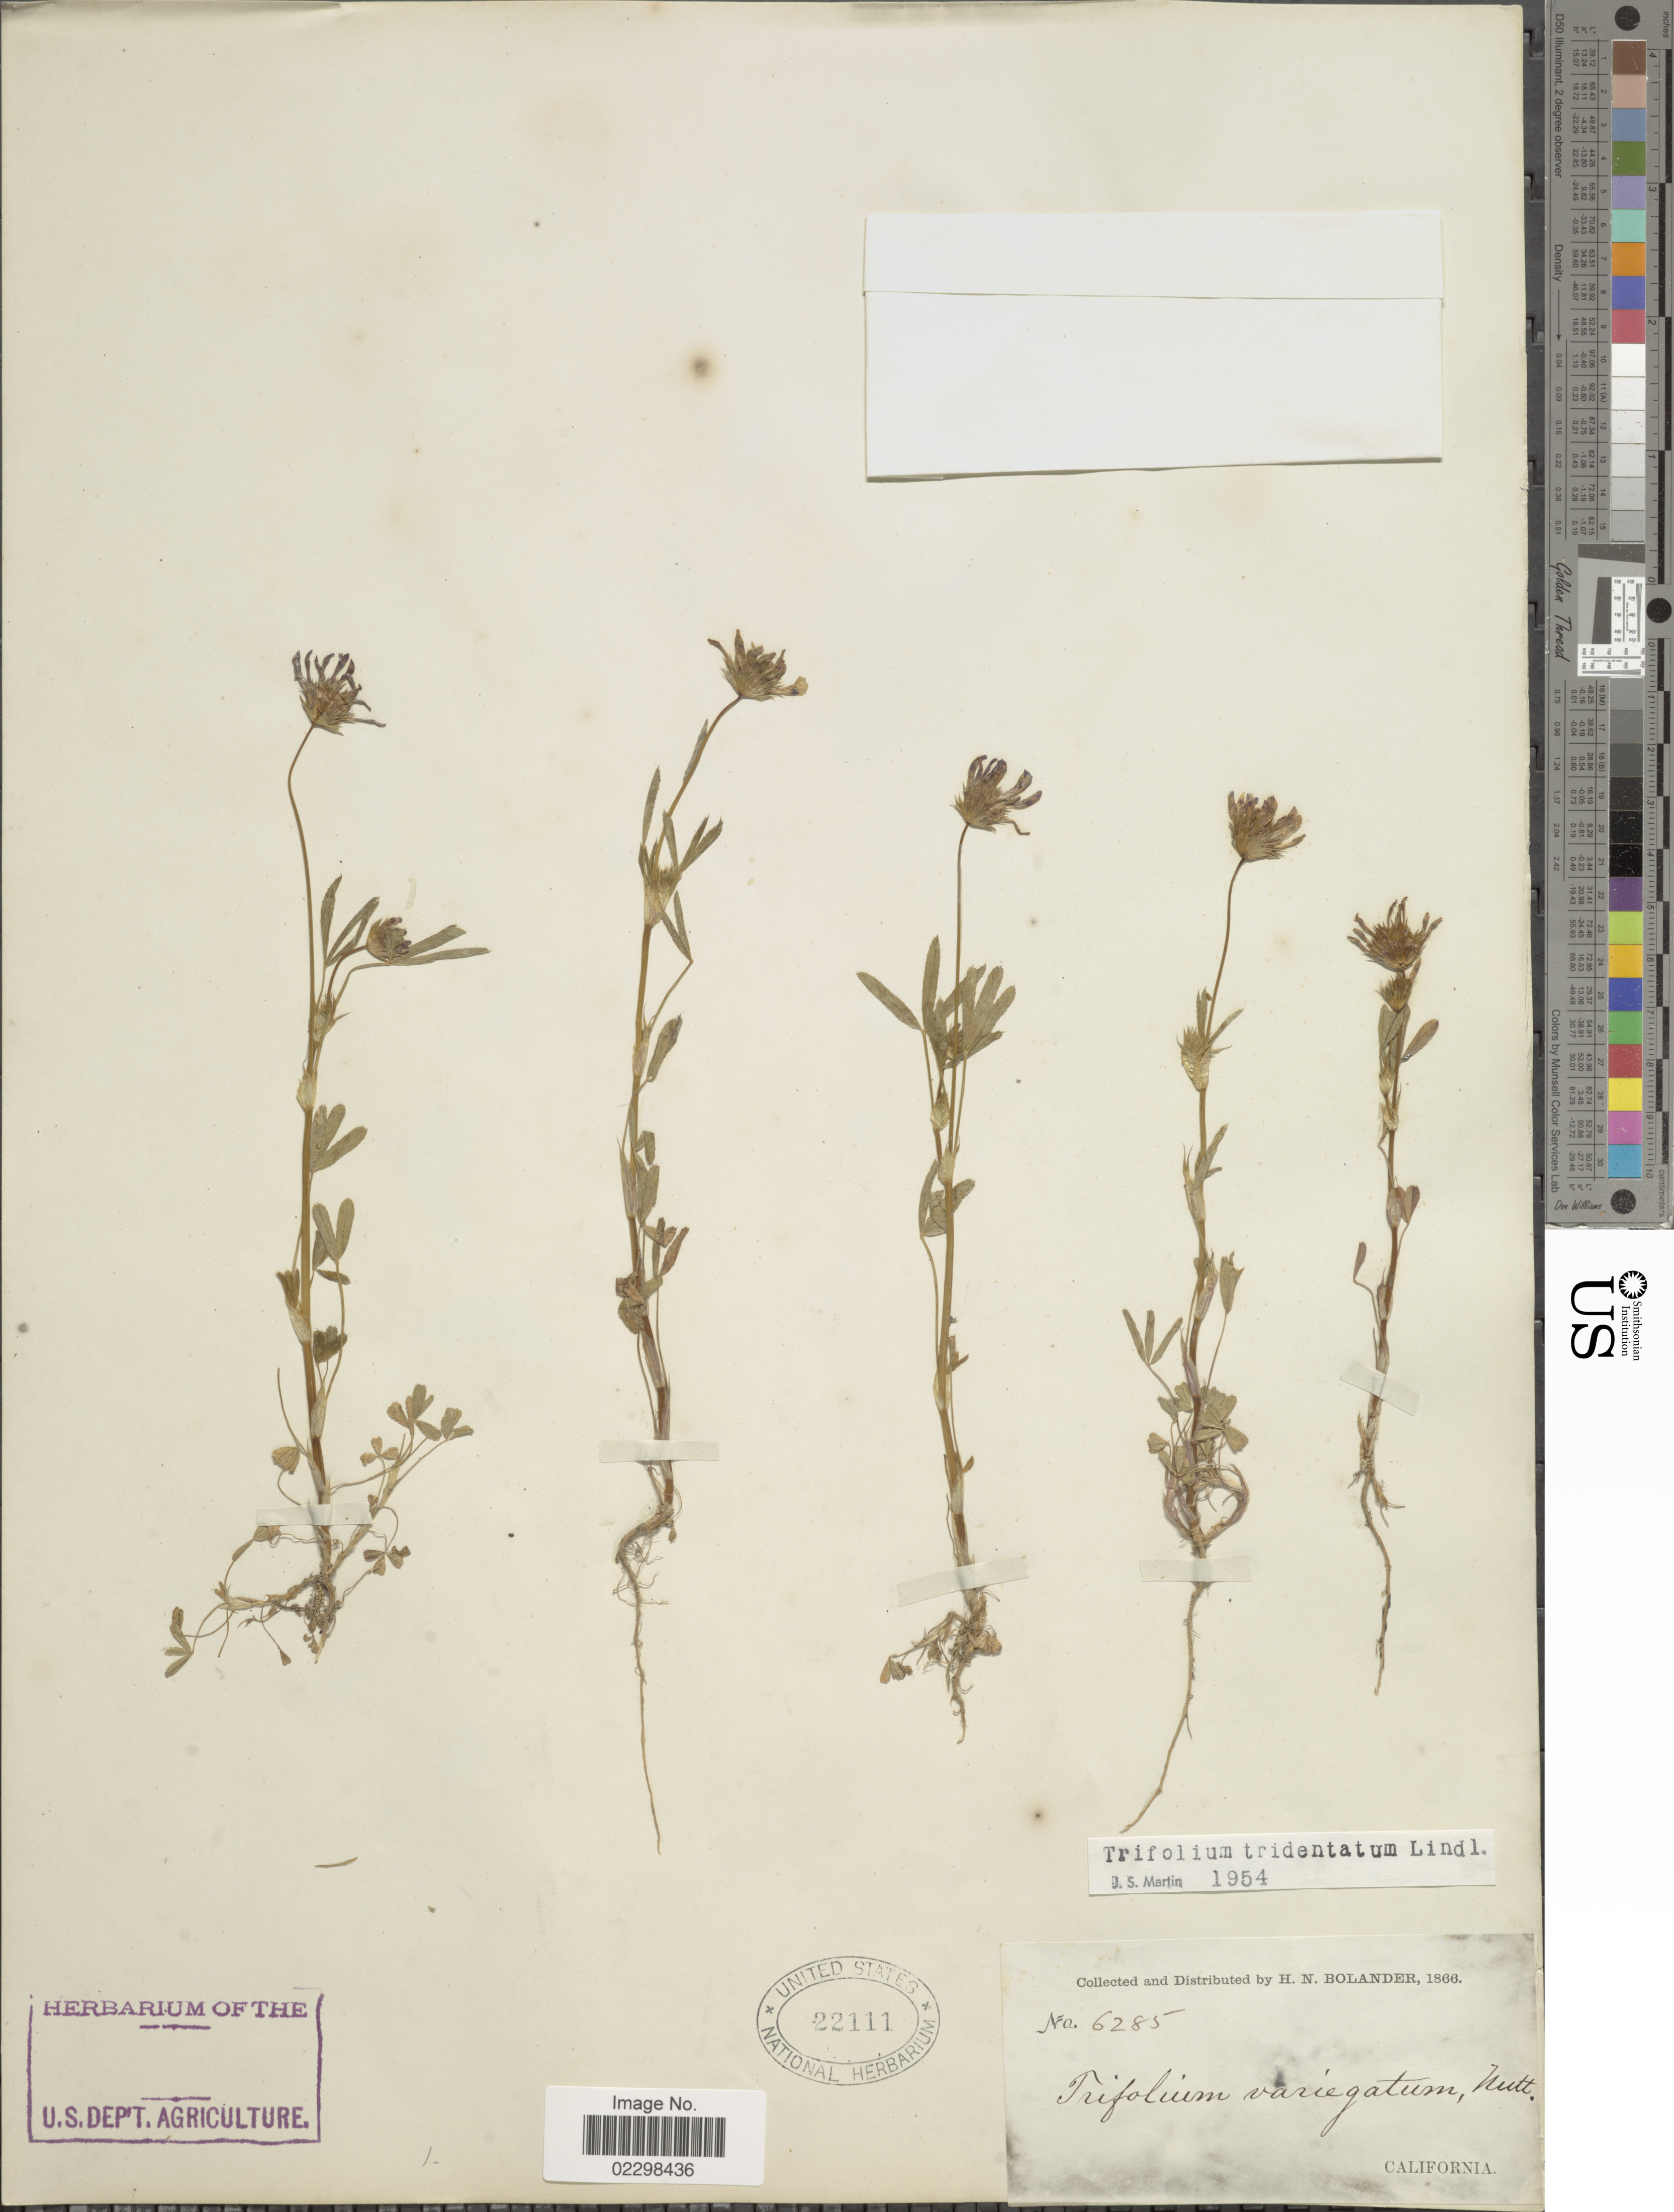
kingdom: Plantae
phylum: Tracheophyta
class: Magnoliopsida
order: Fabales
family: Fabaceae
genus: Trifolium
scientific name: Trifolium tridentatum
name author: Lindl.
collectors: H. Bolander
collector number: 6285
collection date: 1866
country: United States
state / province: California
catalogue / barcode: US 22111